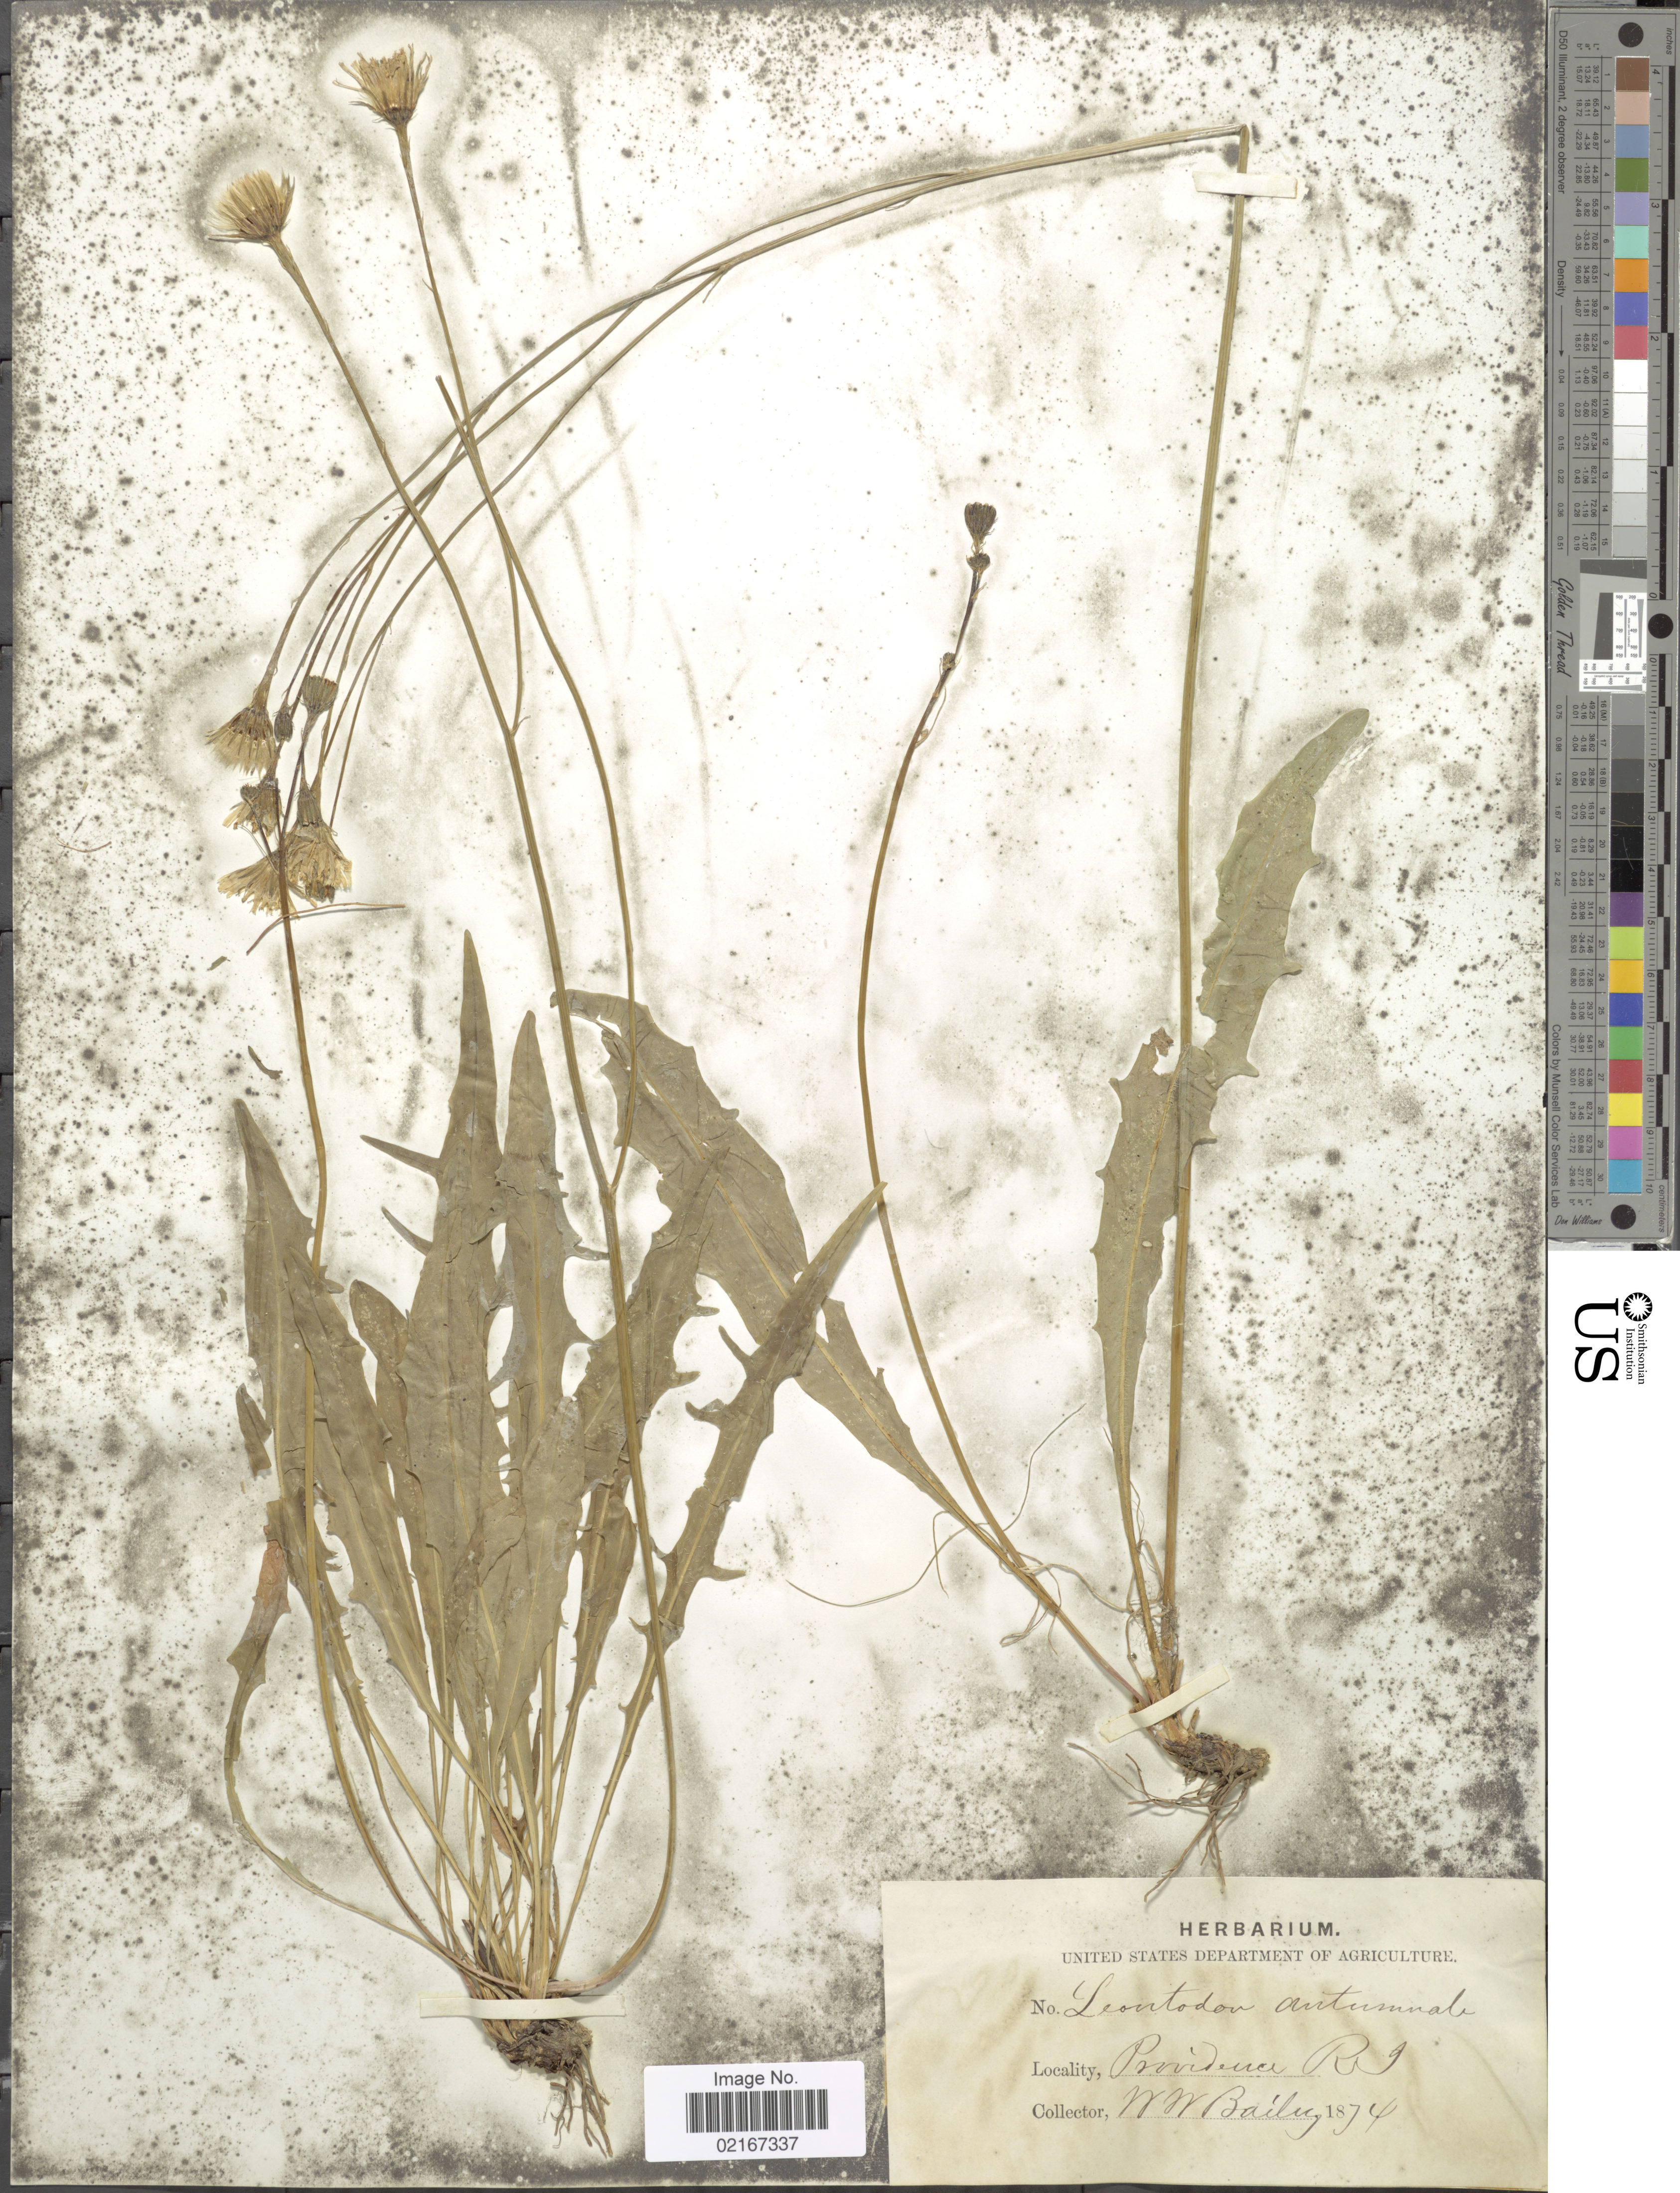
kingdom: Plantae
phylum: Tracheophyta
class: Magnoliopsida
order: Asterales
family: Asteraceae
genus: Scorzoneroides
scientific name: Scorzoneroides autumnalis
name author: (L.) Moench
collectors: W. W. Bailey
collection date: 1874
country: United States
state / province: Rhode Island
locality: Providence, RI